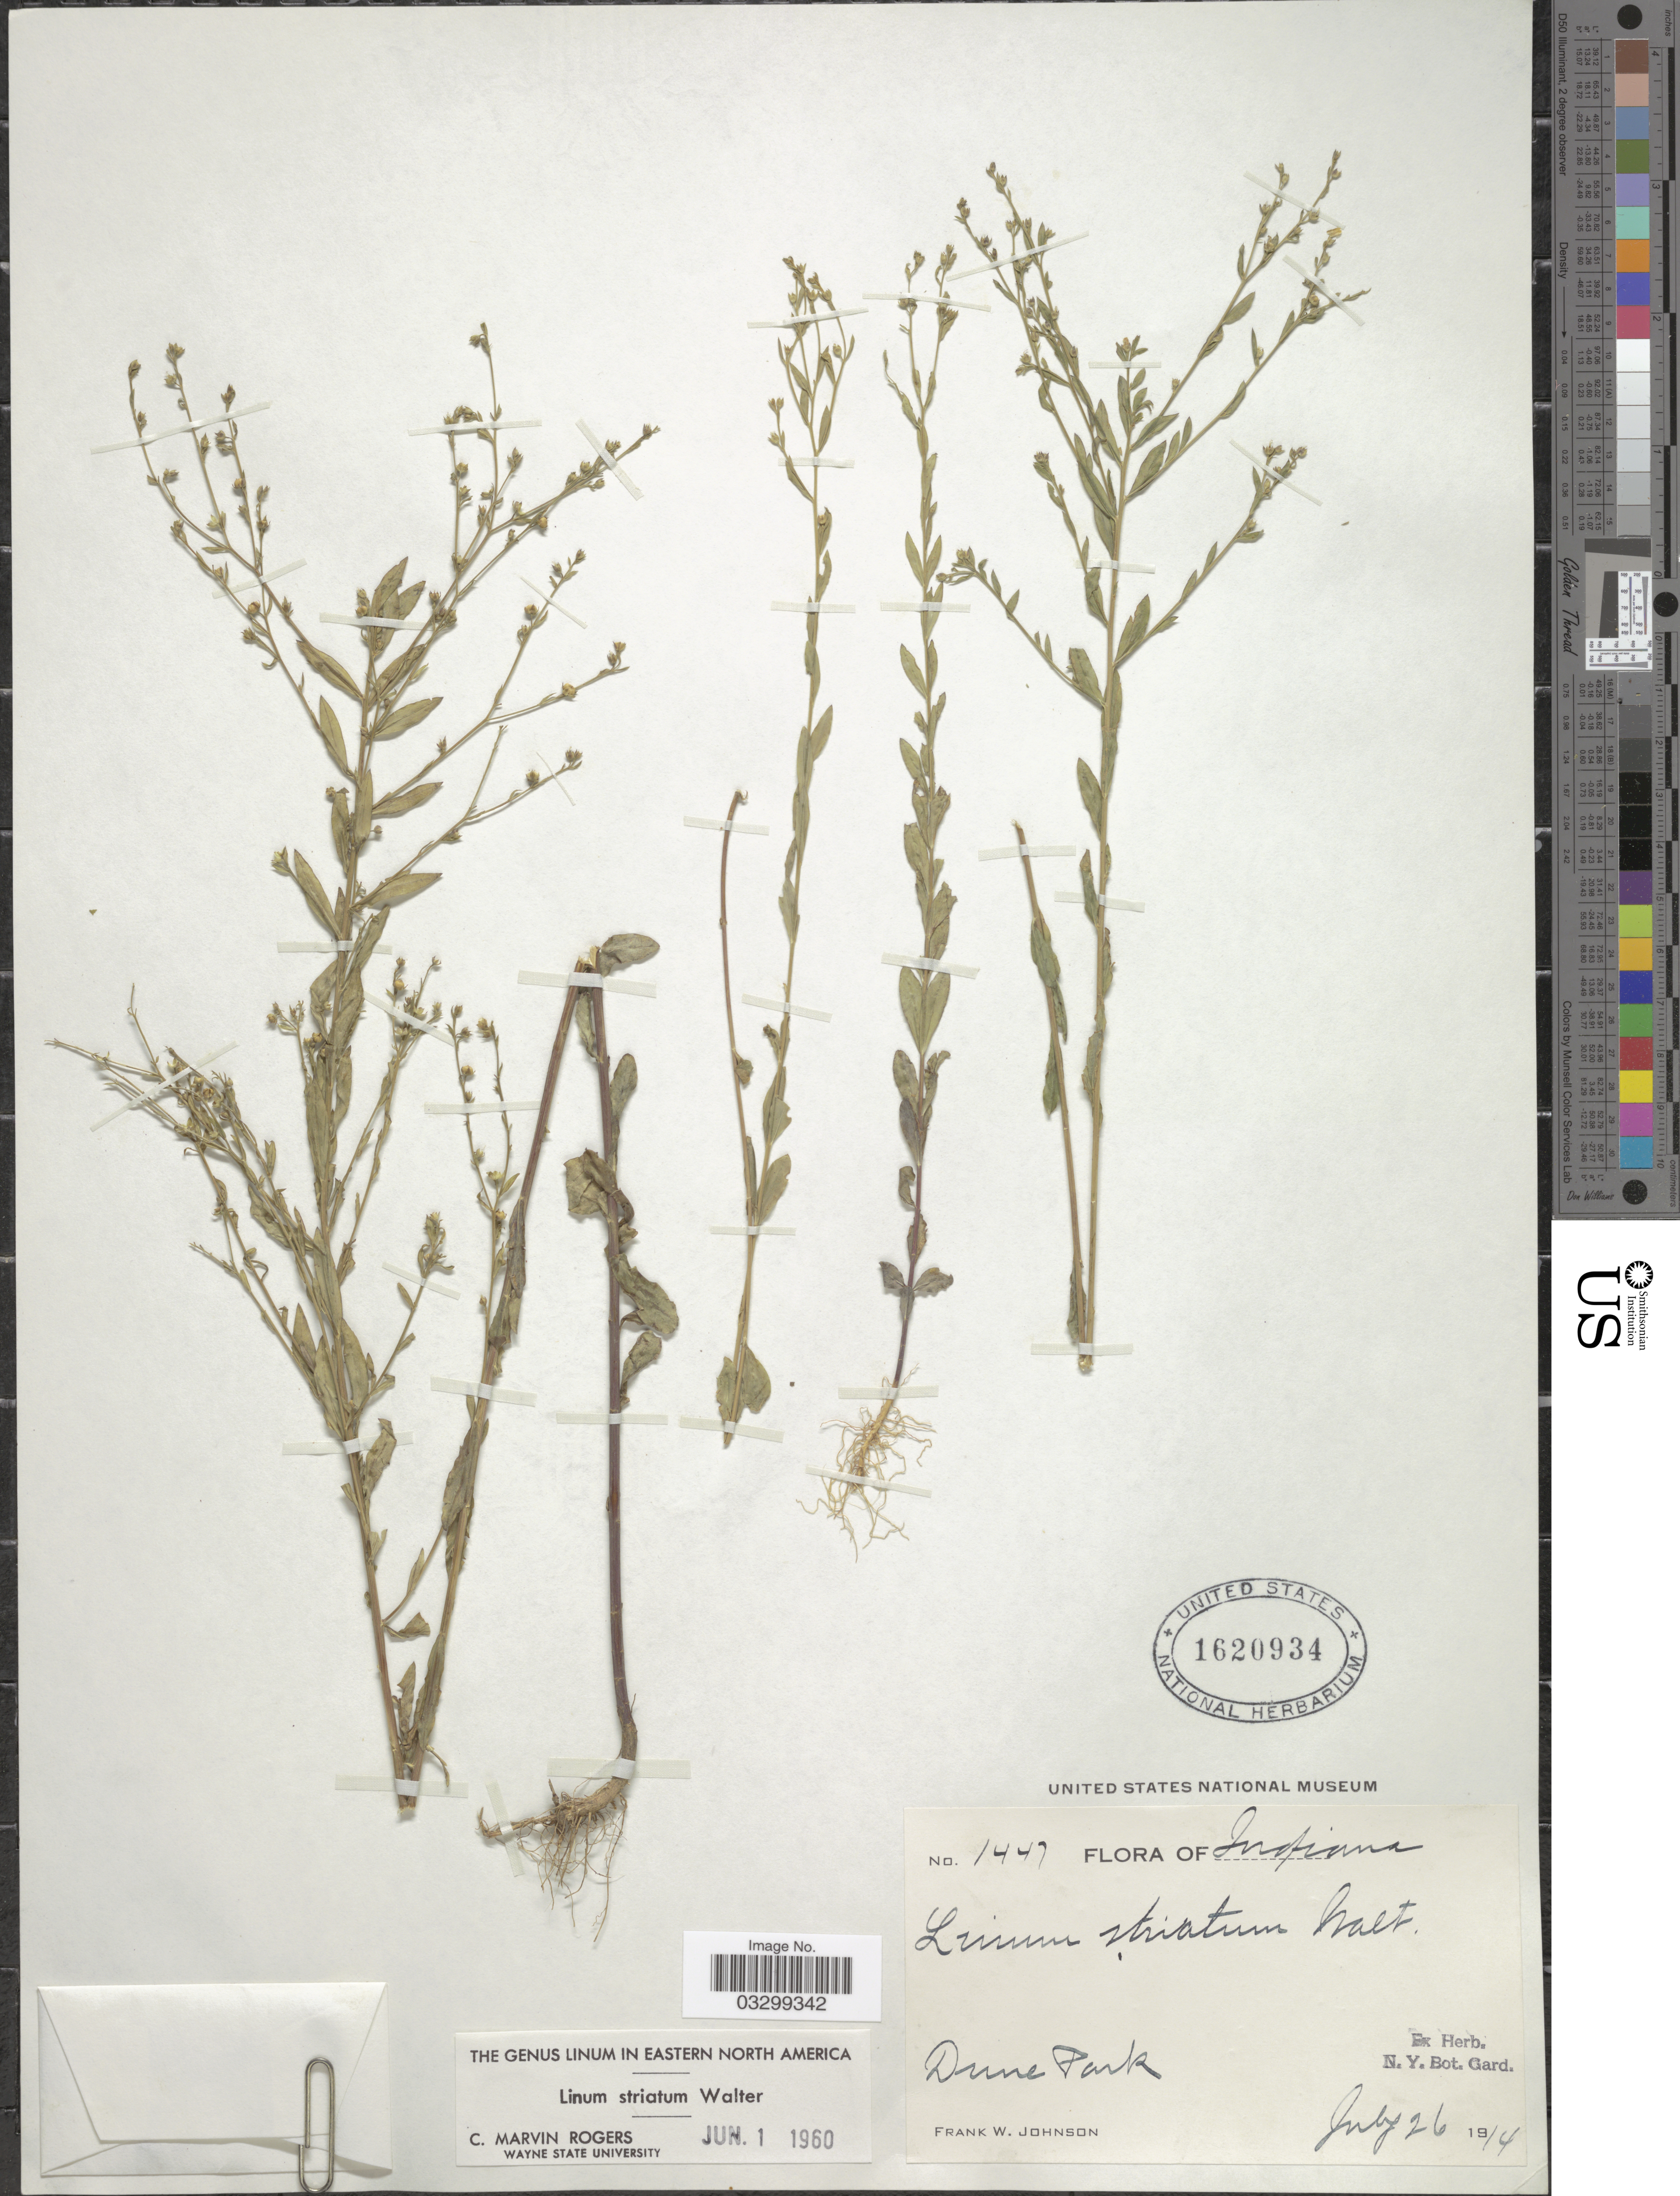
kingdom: Plantae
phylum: Tracheophyta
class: Magnoliopsida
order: Malpighiales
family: Linaceae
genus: Linum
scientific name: Linum striatum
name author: Walter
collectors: F. W. Johnson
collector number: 1447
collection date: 1914-07-26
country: United States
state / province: Indiana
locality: Dune Park.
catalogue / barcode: US 1620934